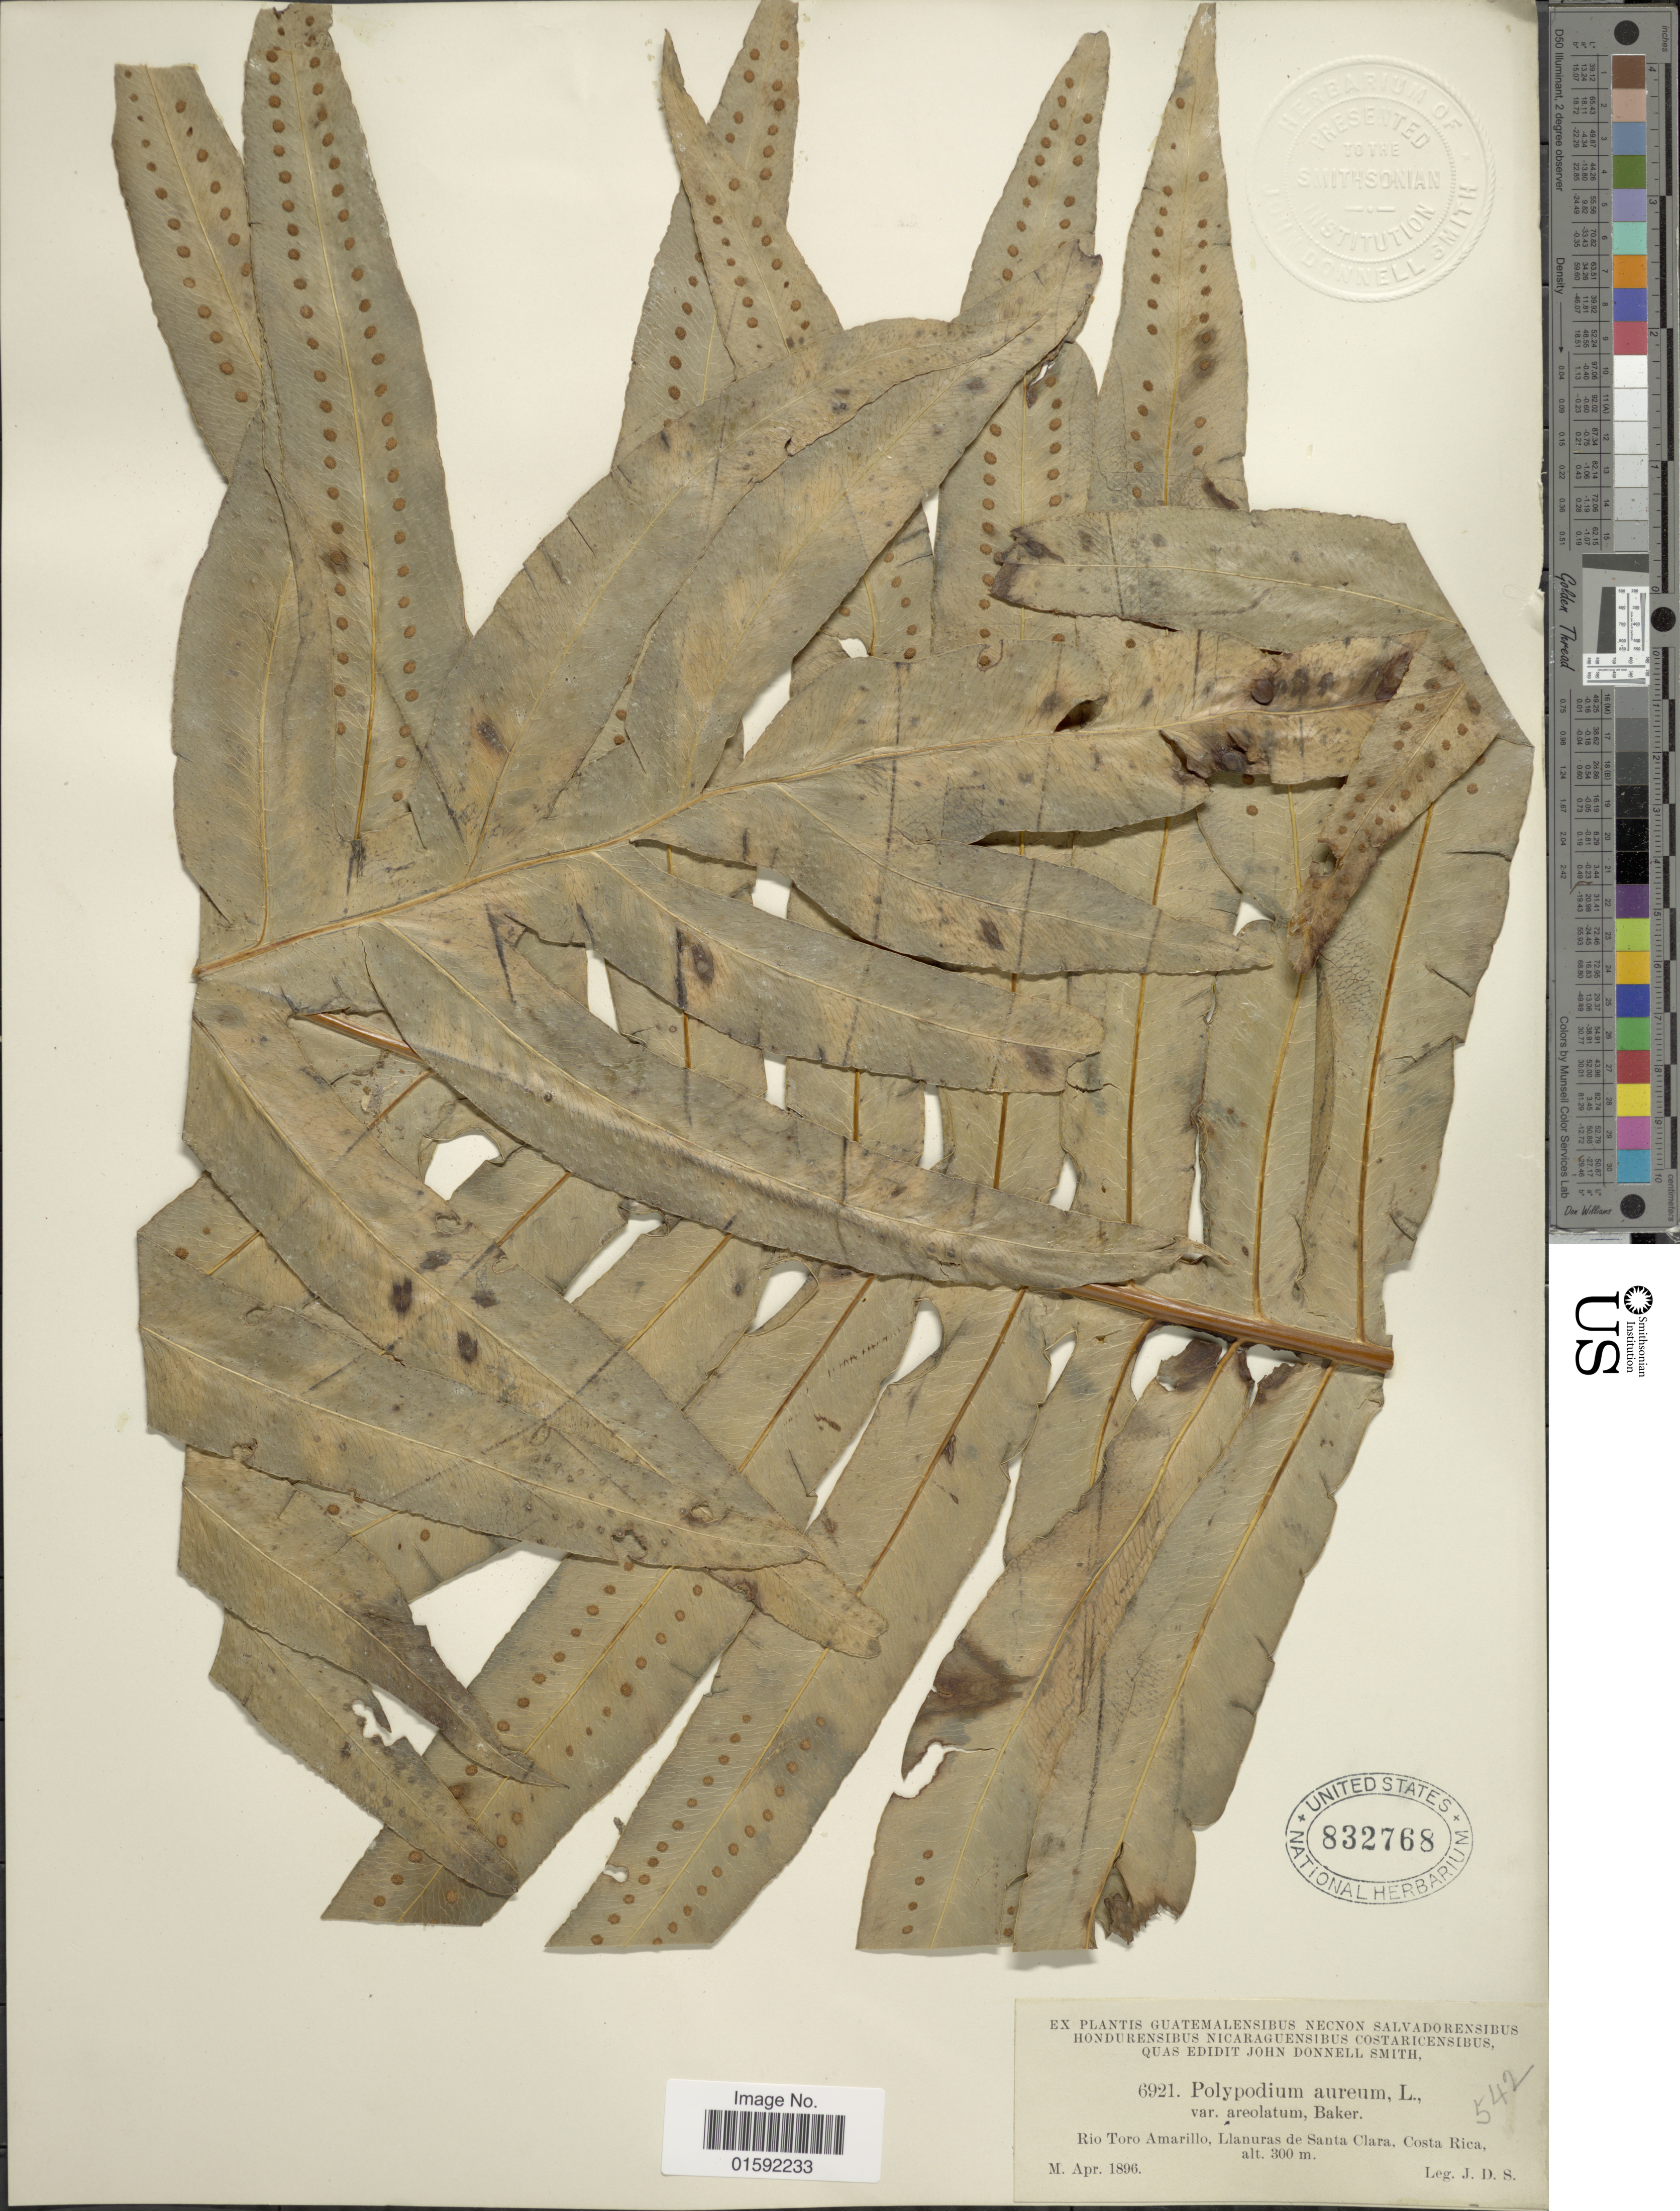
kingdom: Plantae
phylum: Tracheophyta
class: Polypodiopsida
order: Polypodiales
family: Polypodiaceae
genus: Phlebodium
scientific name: Phlebodium pseudoaureum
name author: (Cav.) Lellinger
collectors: J. Donnell Smith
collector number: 6921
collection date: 1896-04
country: Costa Rica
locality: Costa Rica, Rio Toro Amarillo, Llanuras de Santa Clara.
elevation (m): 300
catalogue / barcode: US 832768